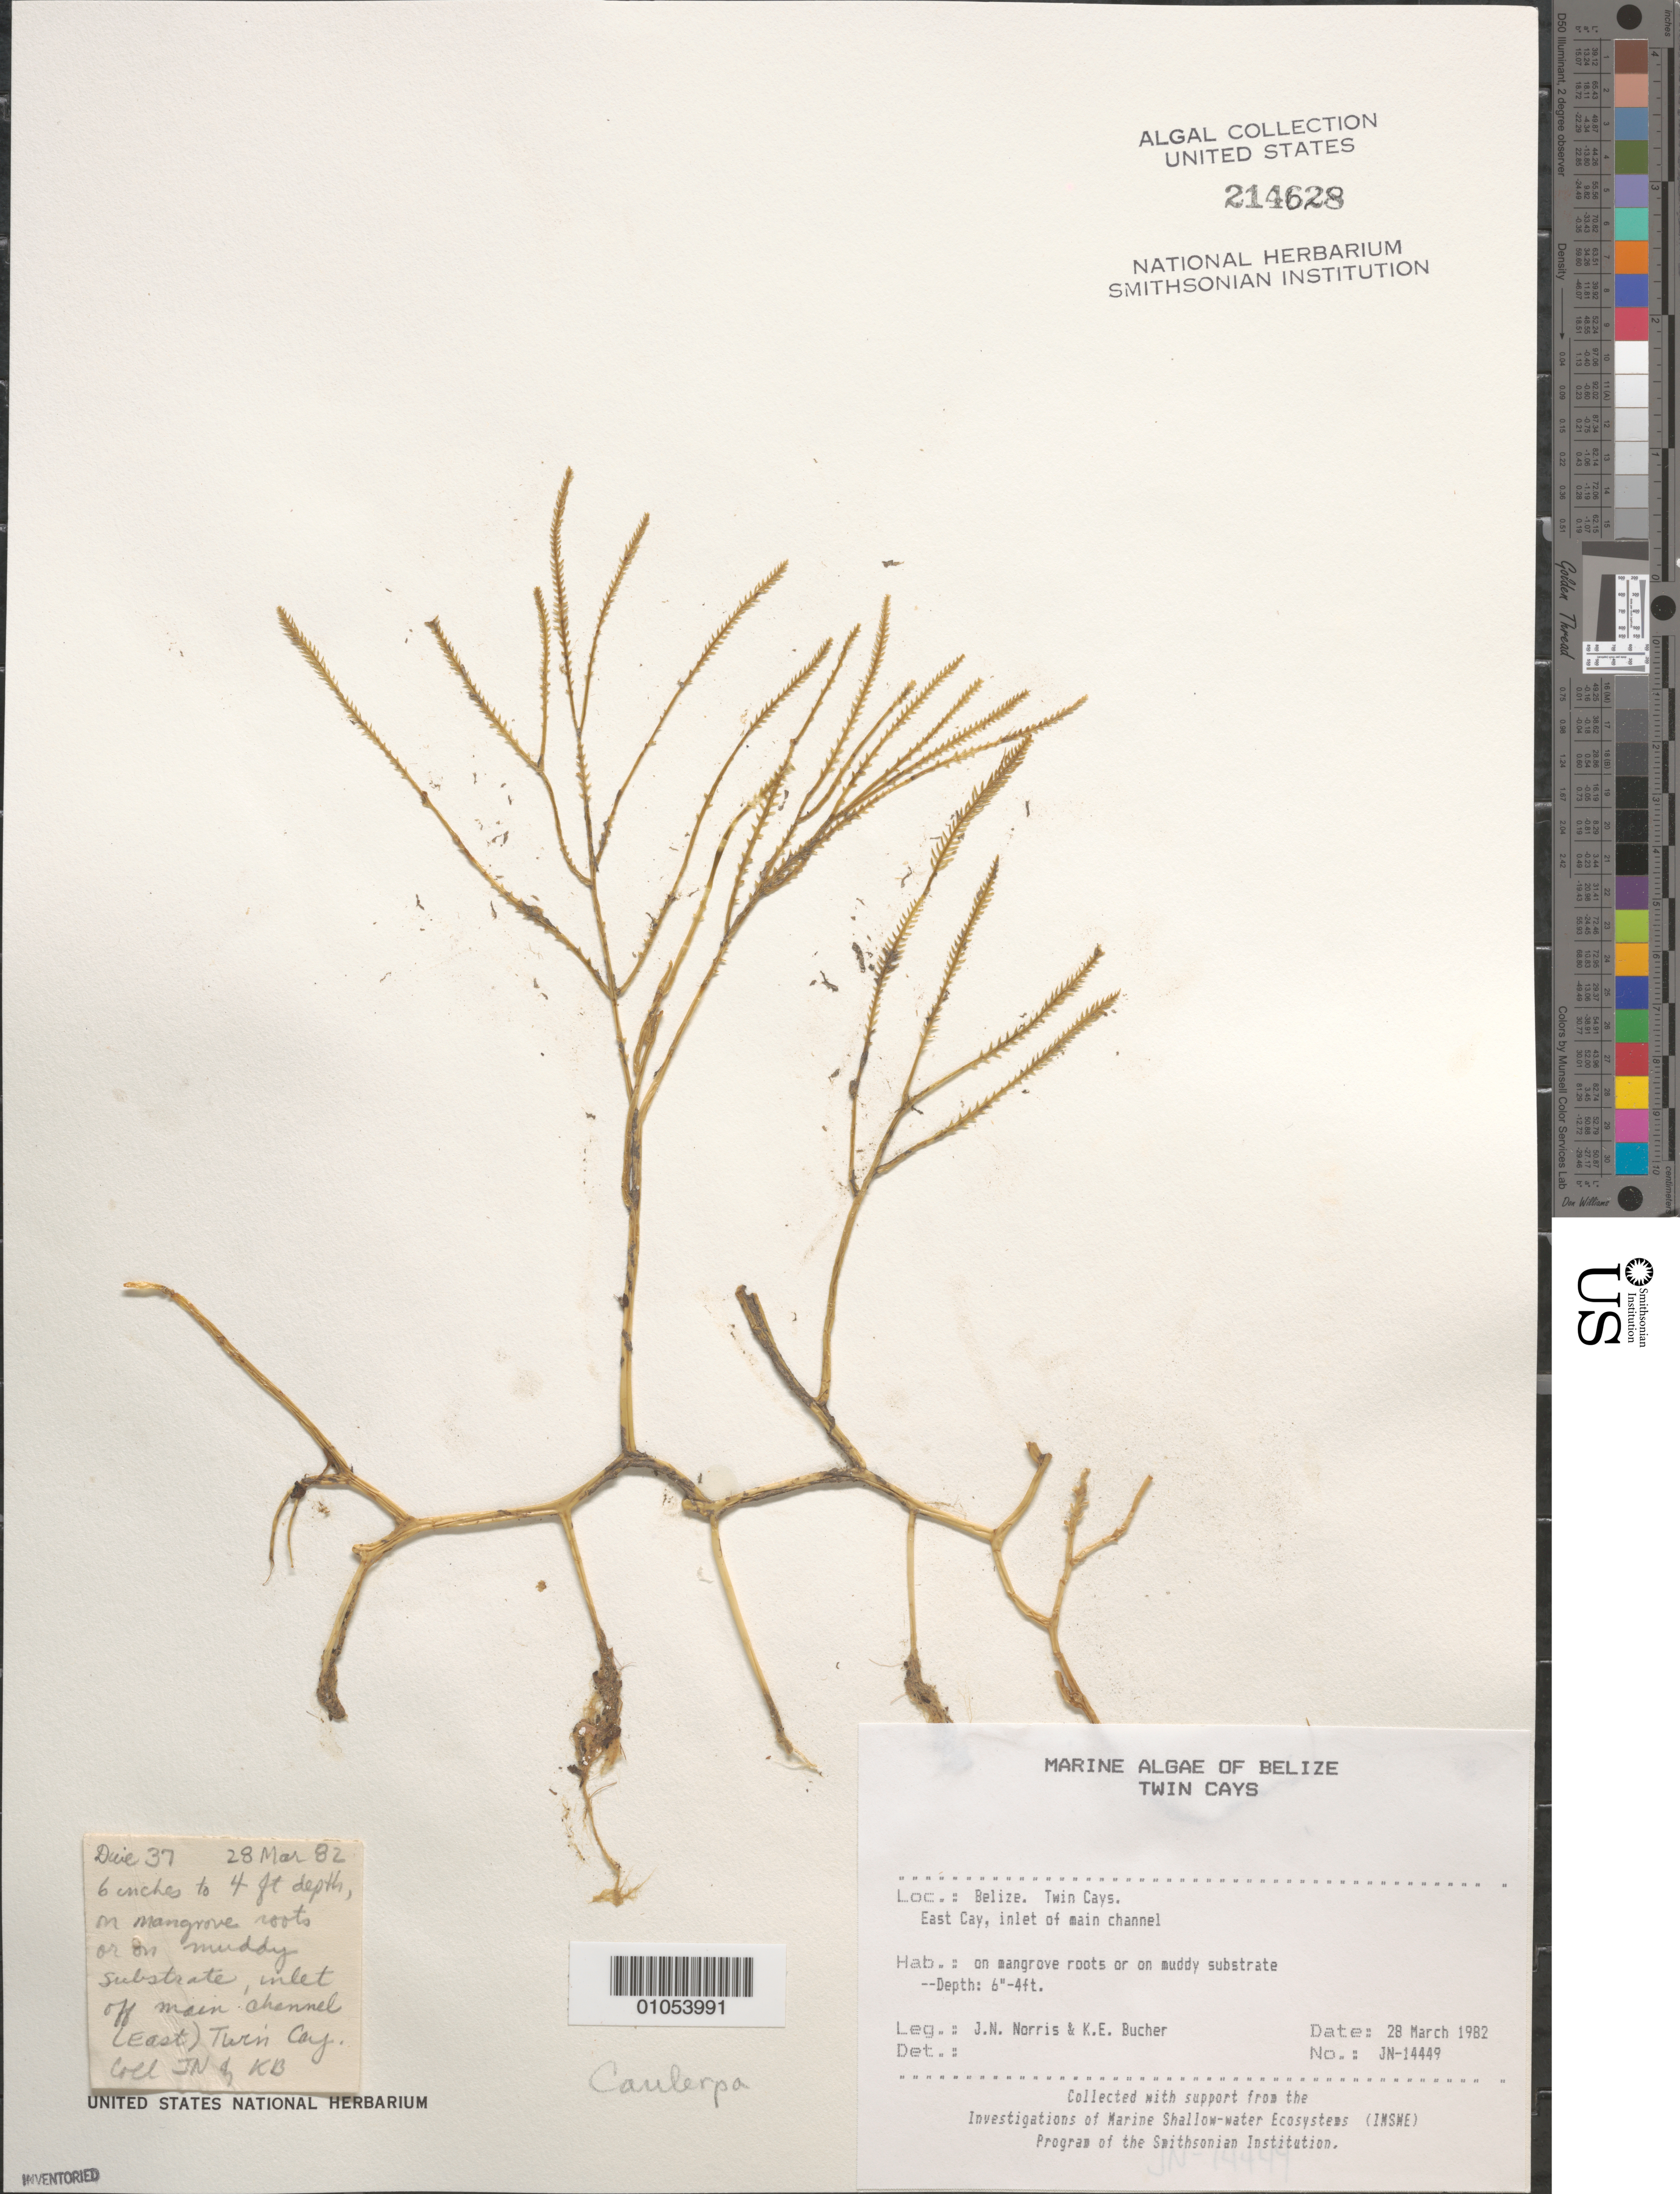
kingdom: Plantae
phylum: Chlorophyta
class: Ulvophyceae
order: Bryopsidales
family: Caulerpaceae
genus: Caulerpa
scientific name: Caulerpa sp.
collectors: J. N. Norris & K. E. Bucher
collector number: JN-14449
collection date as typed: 28 Mar 1982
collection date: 1982-03-28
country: Belize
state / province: Stann Creek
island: East Cay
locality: Inlet of main channel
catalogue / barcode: US 214628